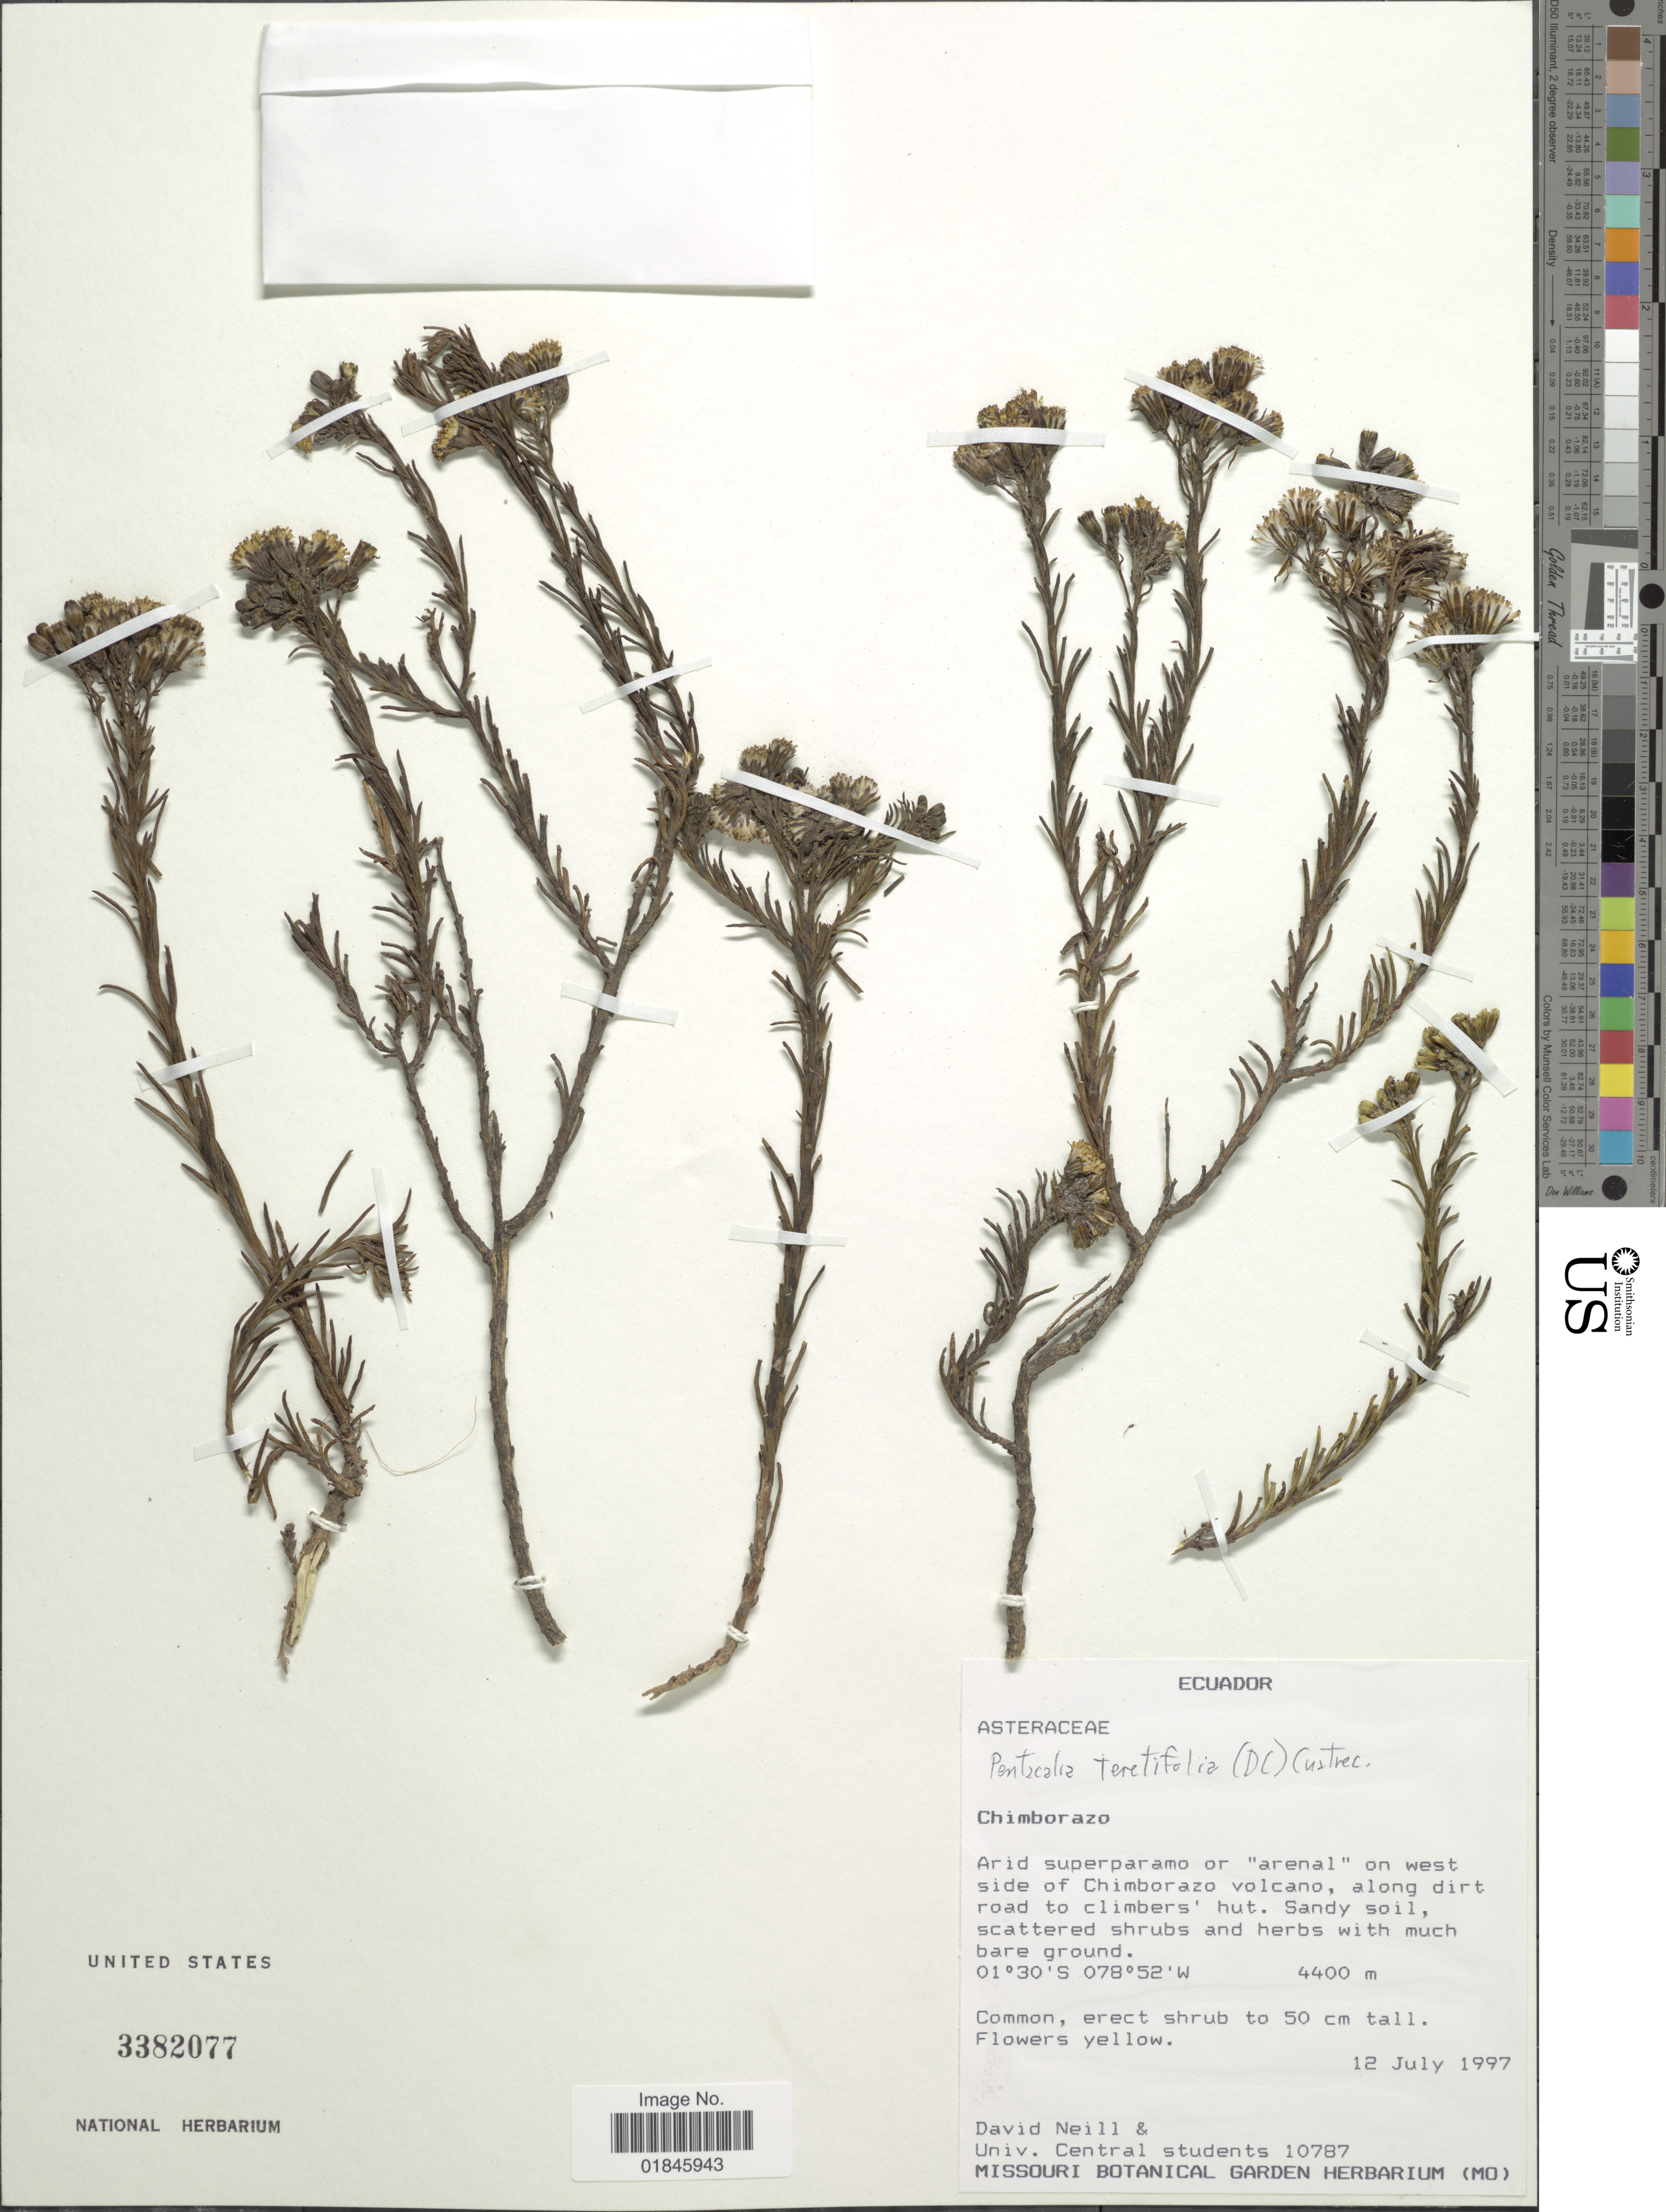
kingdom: Plantae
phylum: Tracheophyta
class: Magnoliopsida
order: Asterales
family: Asteraceae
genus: Pentacalia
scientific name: Pentacalia teretifolia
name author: (Kunth) Cuatrec.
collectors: D. A. Neill & Students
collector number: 10787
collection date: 1997-07-12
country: Ecuador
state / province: Chimborazo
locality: Chimborazo. Arid superparamo or "arenal" on west side of Chimborazo volcano, along dirt road to climbers' hut.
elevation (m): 4400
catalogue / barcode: US 3382077